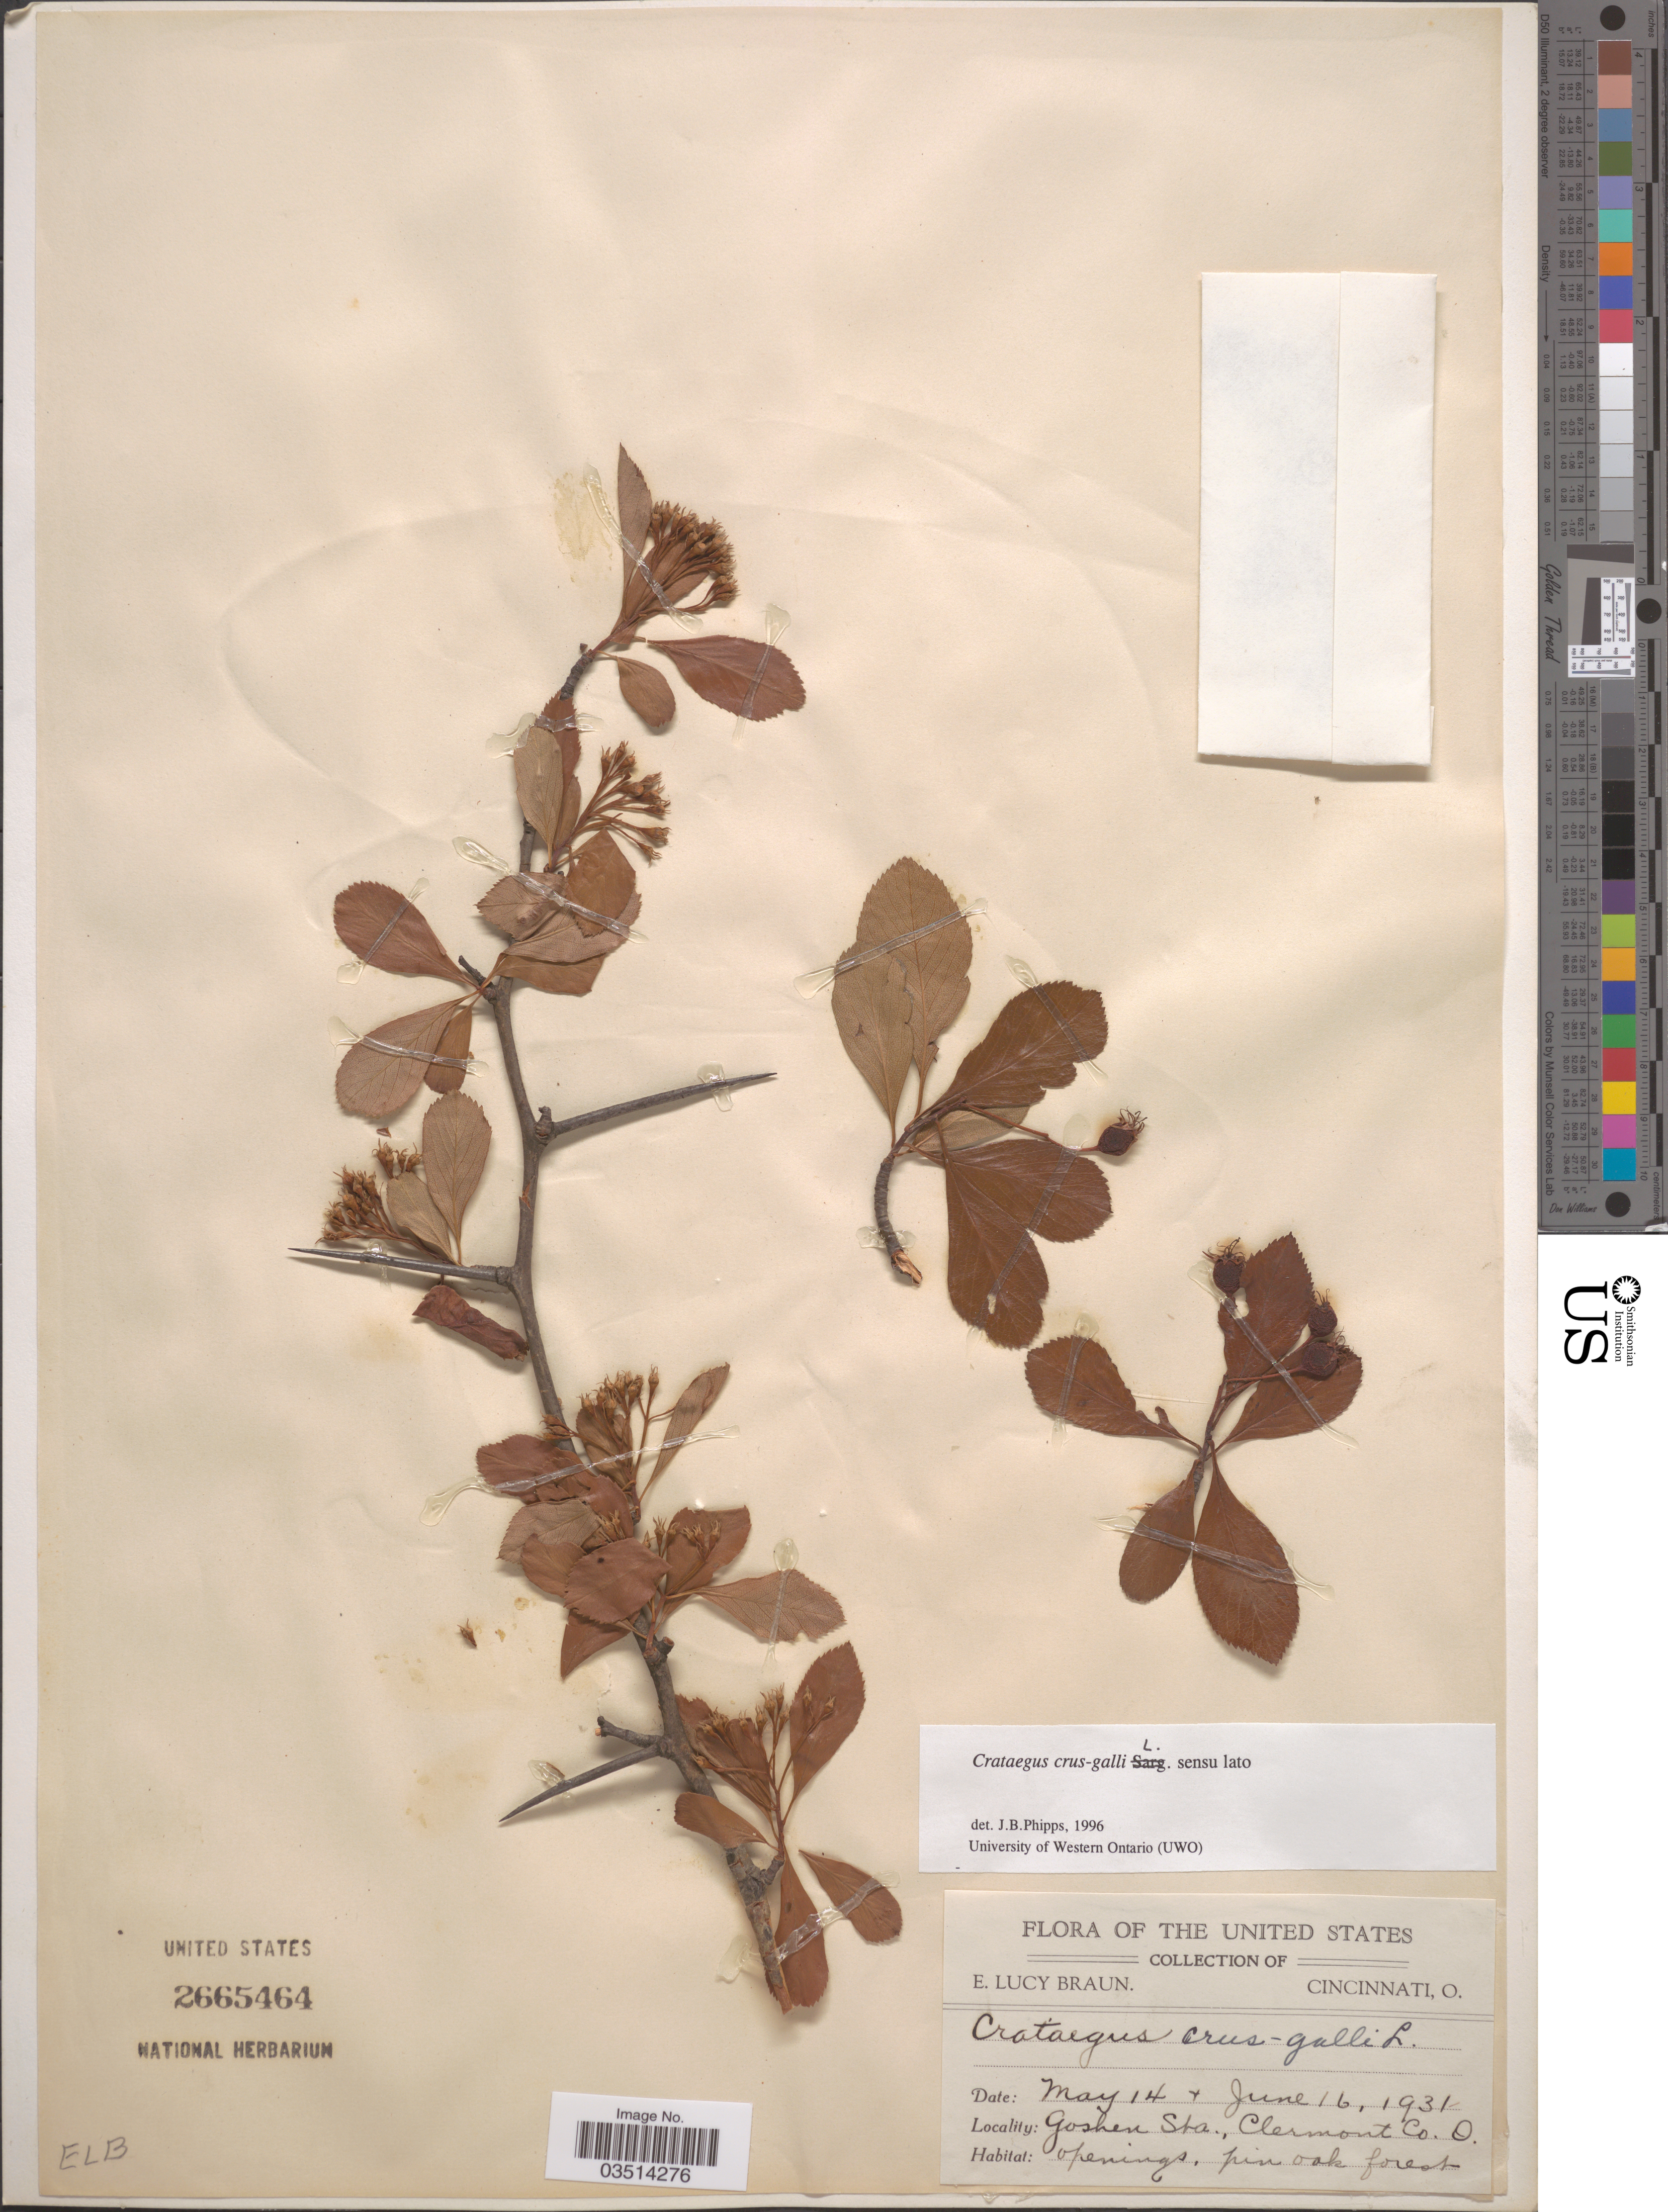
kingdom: Plantae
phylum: Tracheophyta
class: Magnoliopsida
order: Rosales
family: Rosaceae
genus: Crataegus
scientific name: Crataegus crus-galli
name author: L.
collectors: E. L. Braun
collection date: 1931-05-14/1931-06-16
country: United States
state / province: Ohio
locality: Goshen Sta., Clermont Co.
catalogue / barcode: US 2665464